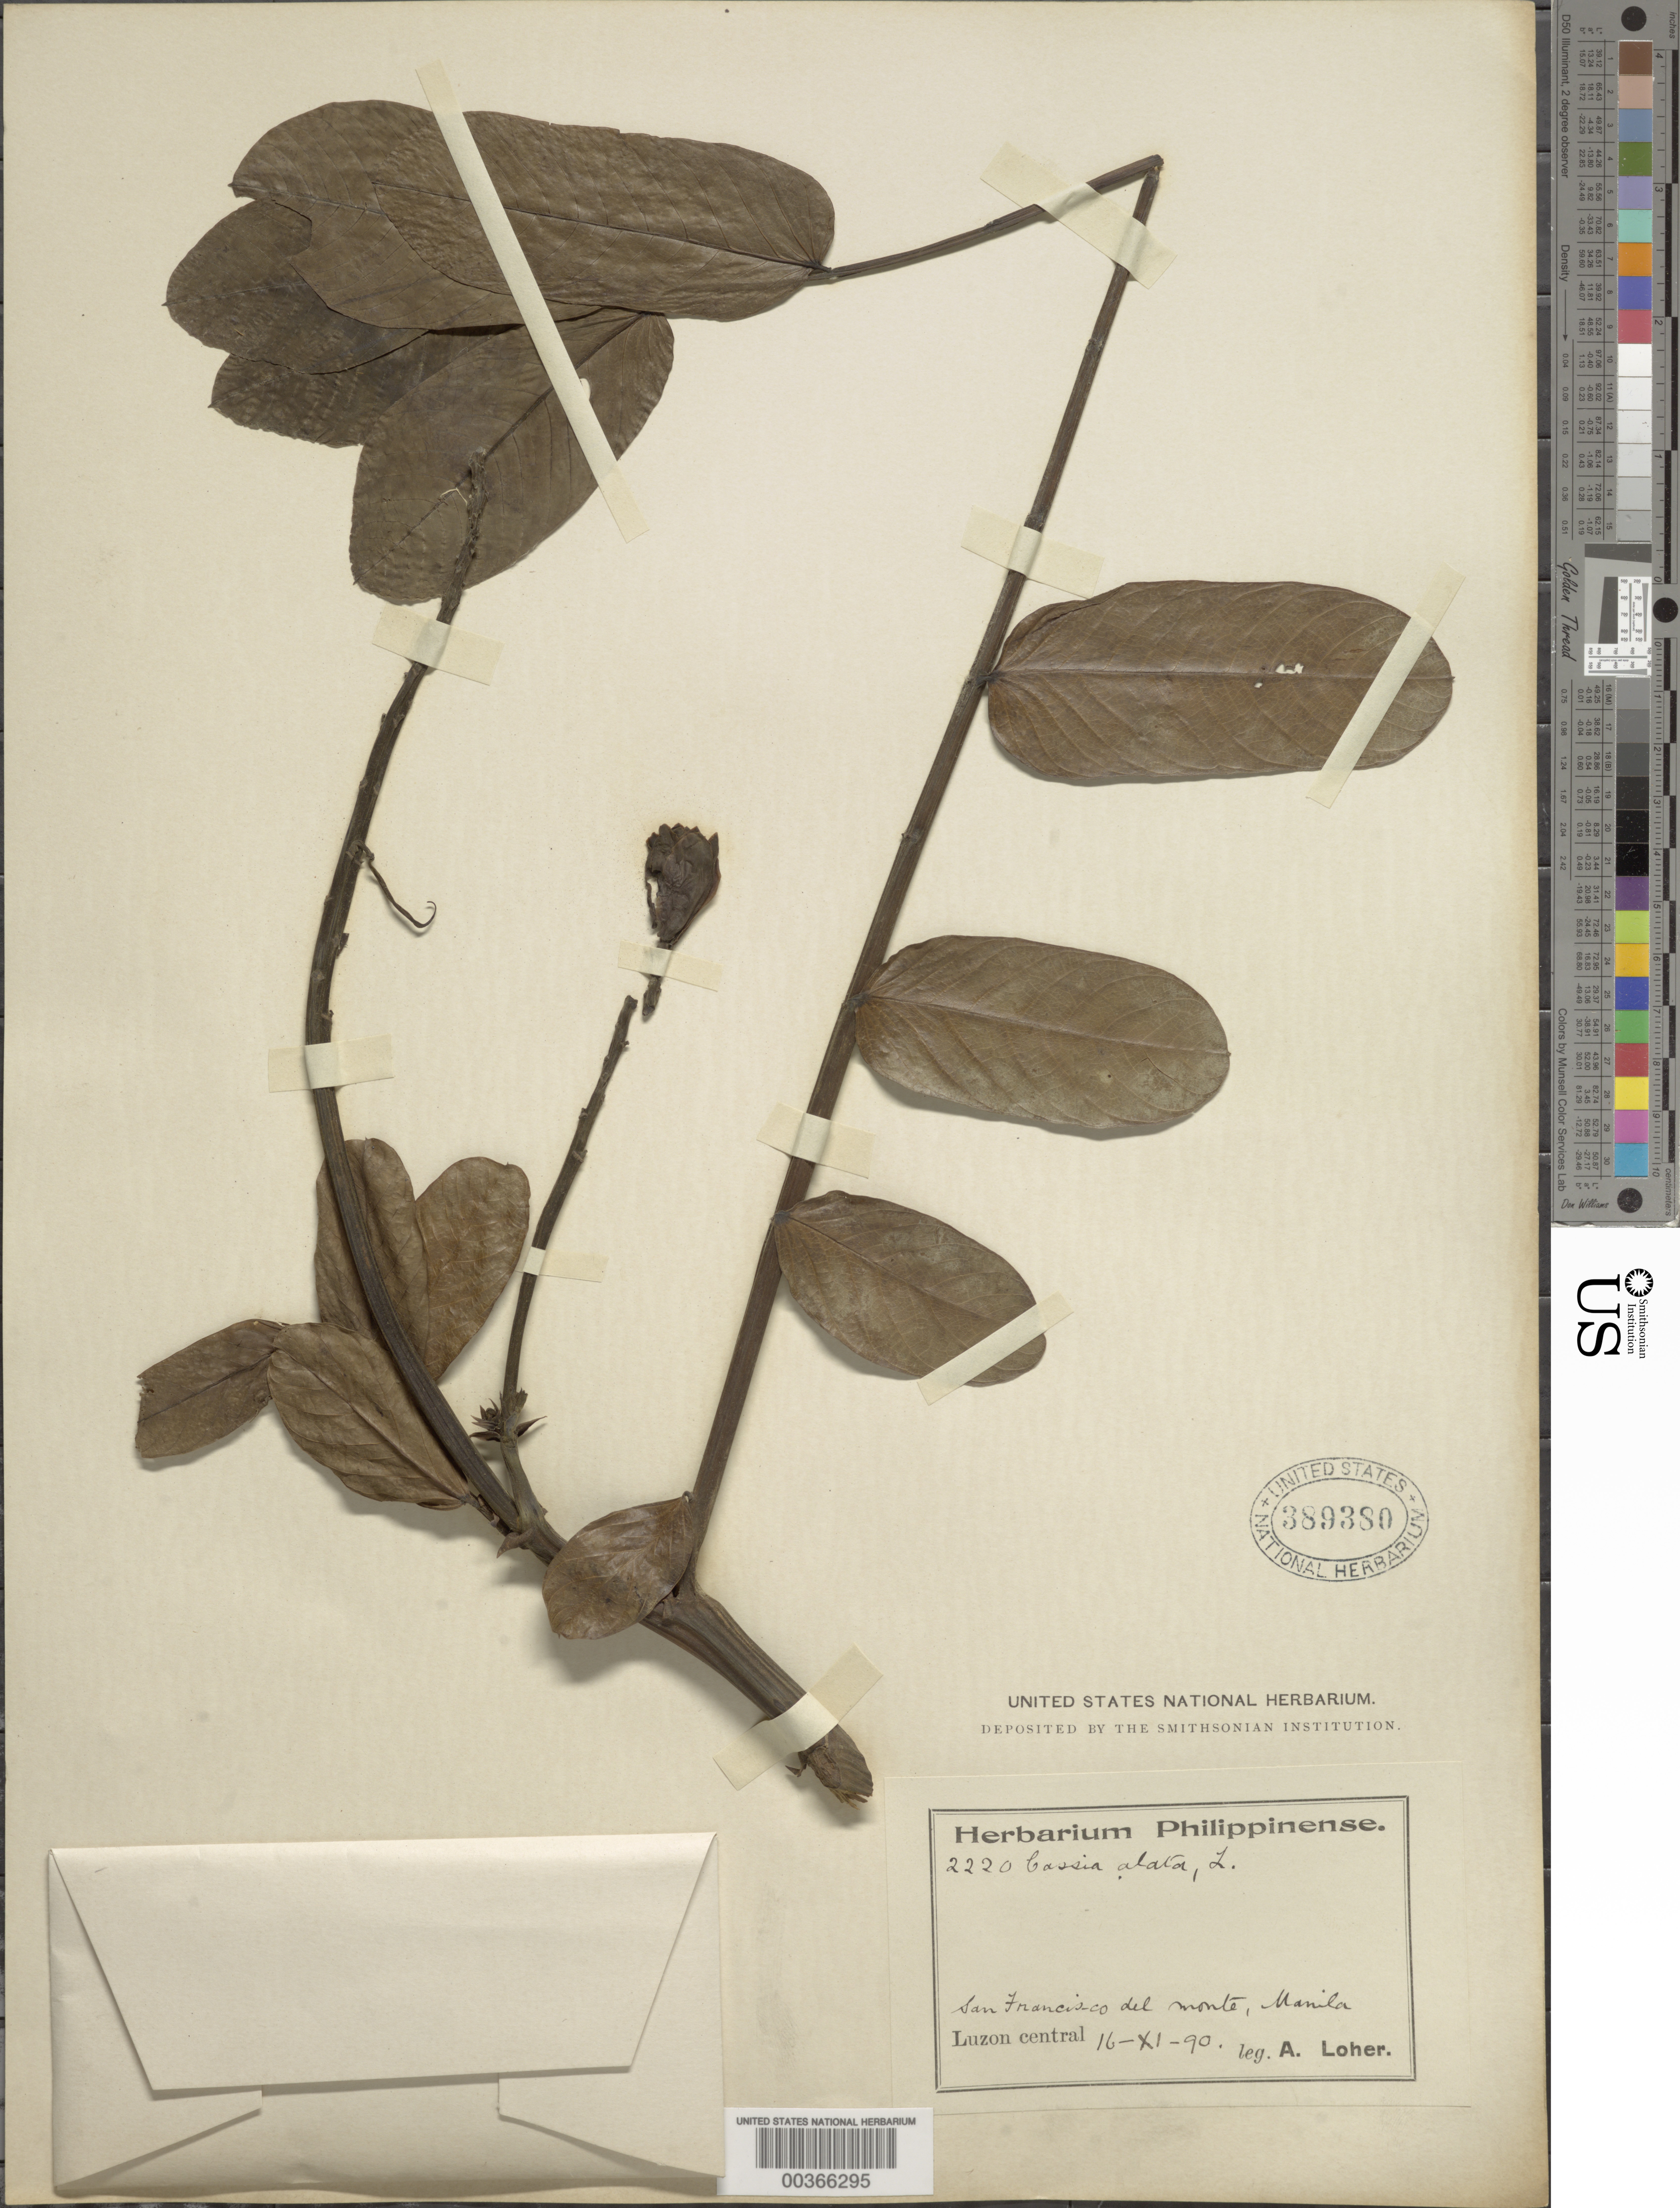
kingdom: Plantae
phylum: Tracheophyta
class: Magnoliopsida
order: Fabales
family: Fabaceae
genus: Senna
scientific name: Senna alata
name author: (L.) Roxb.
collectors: A. Loher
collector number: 2220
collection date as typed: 16 Nov 1890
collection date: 1890-11-16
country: Philippines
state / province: National Capital Region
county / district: Manila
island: Luzon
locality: San francisco del monte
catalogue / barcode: US 389380